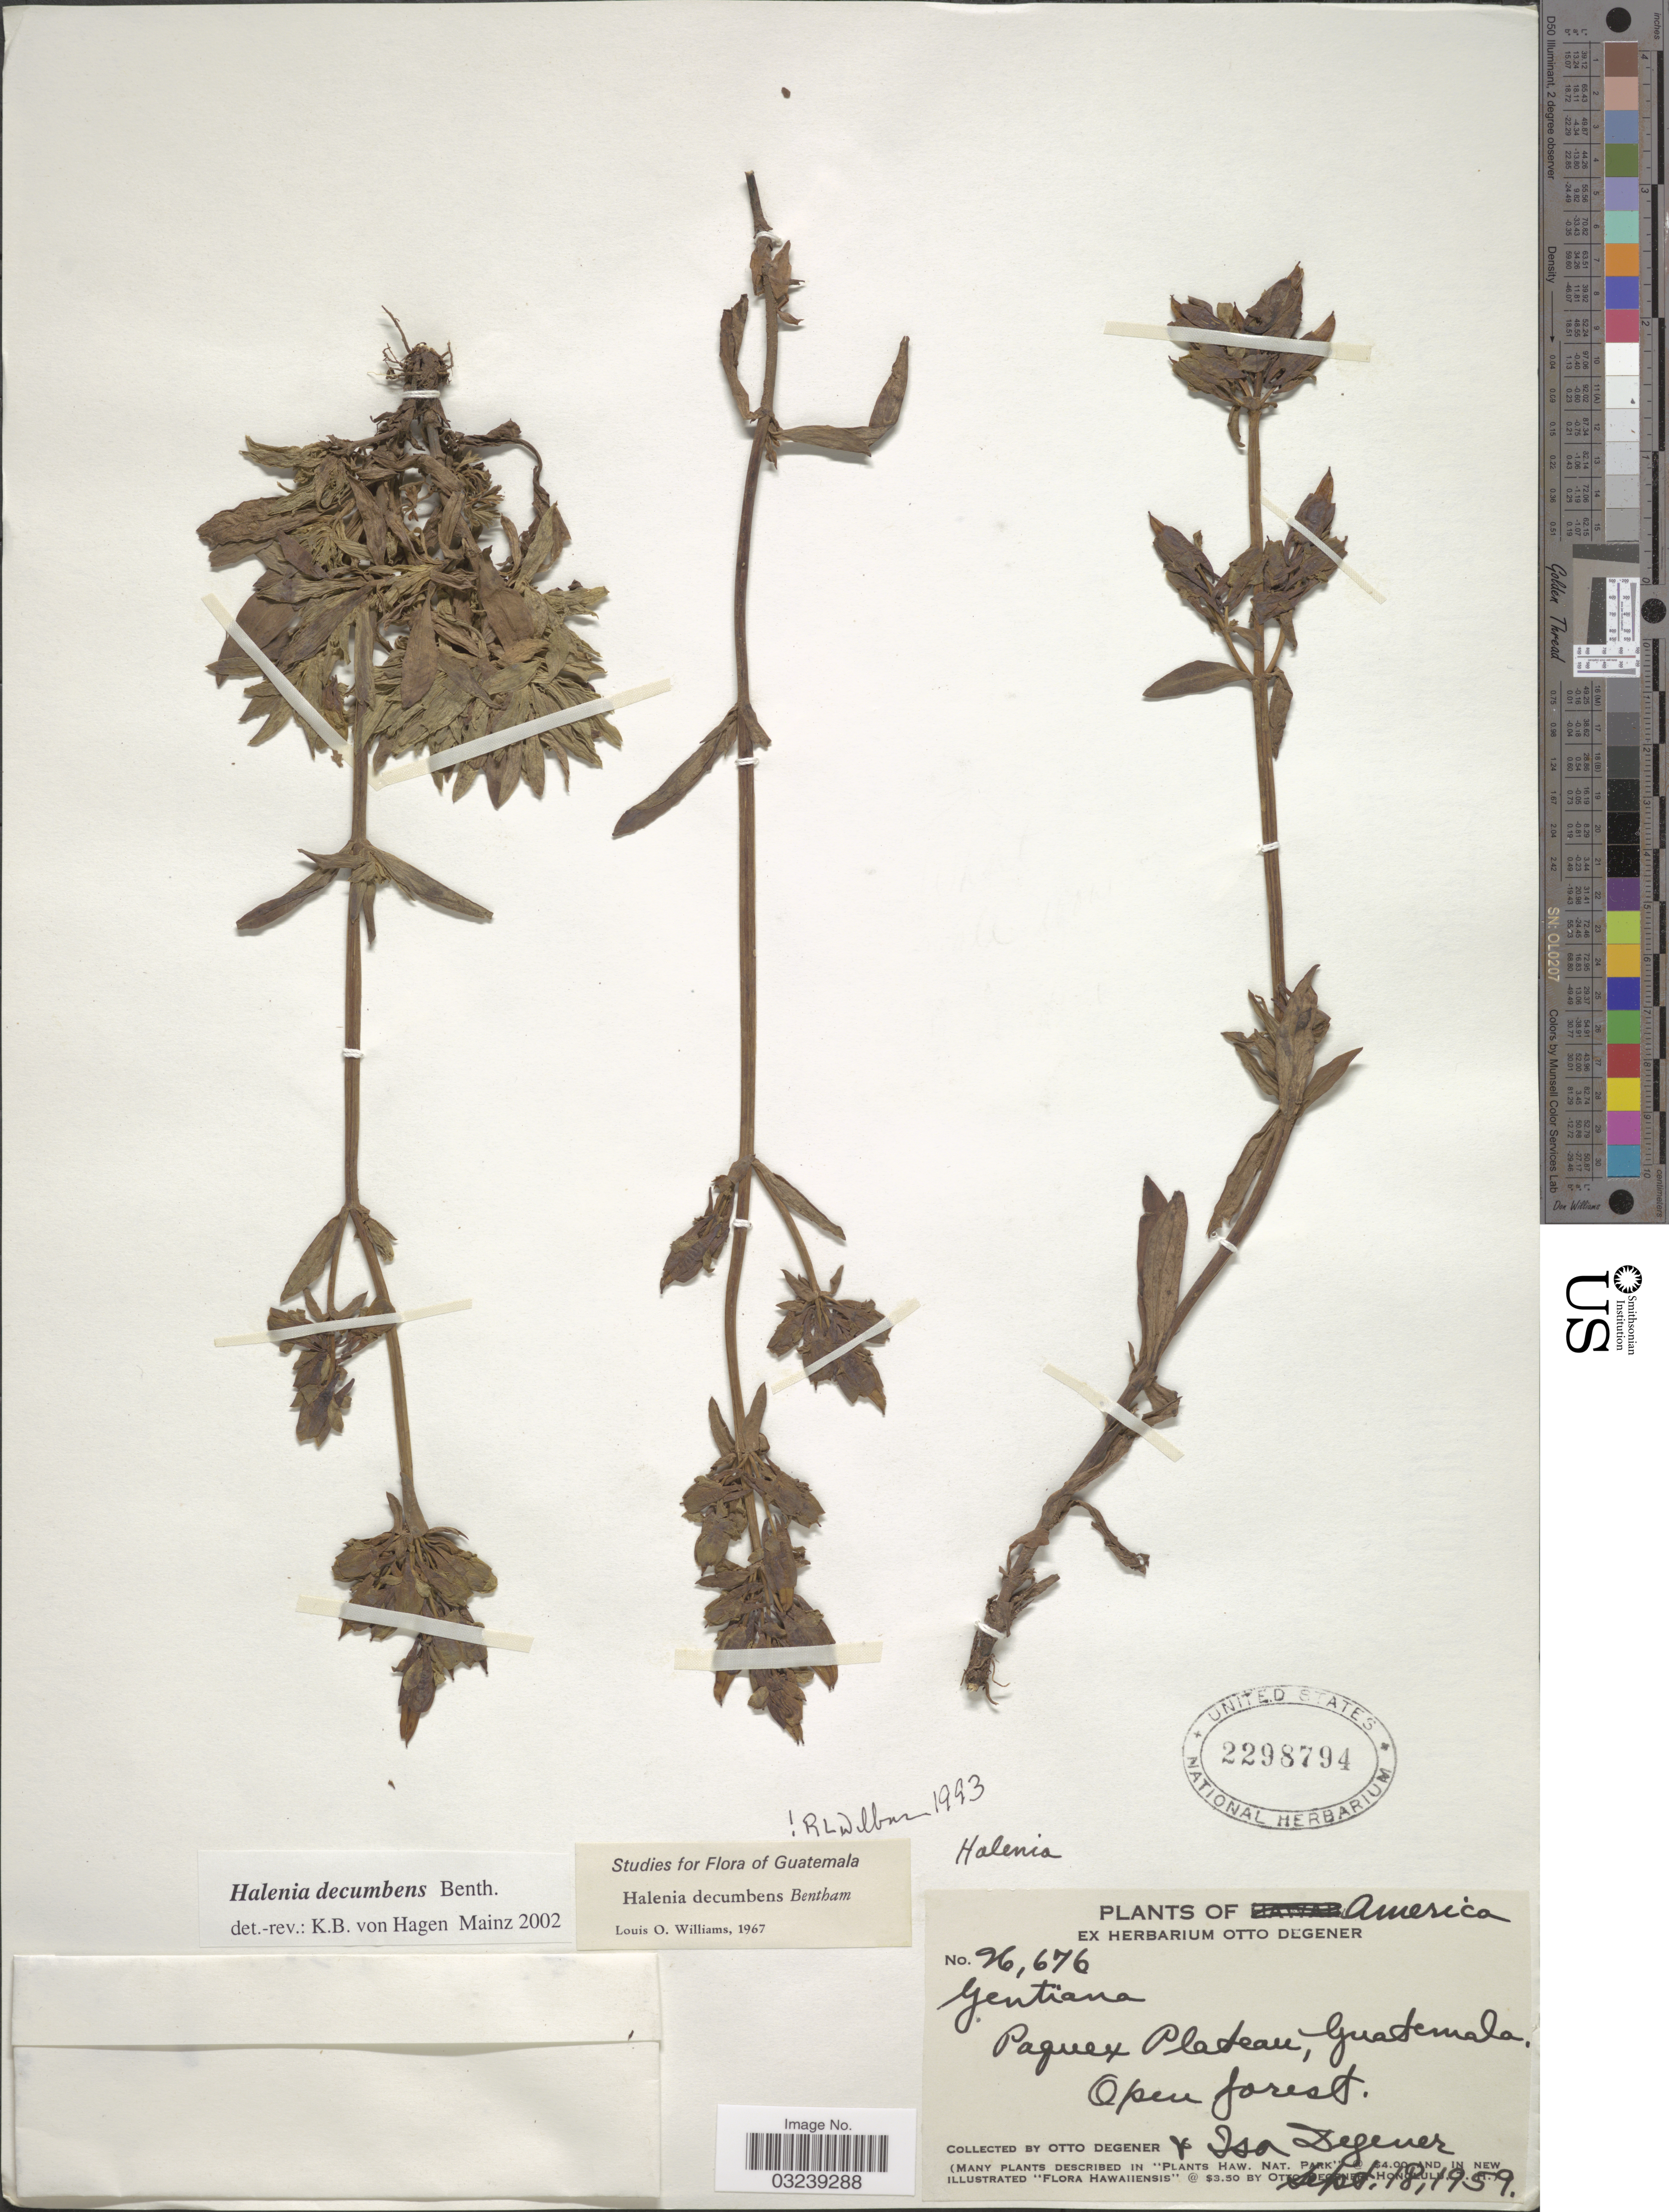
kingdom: Plantae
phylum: Tracheophyta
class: Magnoliopsida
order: Gentianales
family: Gentianaceae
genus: Halenia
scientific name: Halenia decumbens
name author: Benth.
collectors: O. Degener & I. Degener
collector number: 26676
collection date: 1959-09-18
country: Guatemala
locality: Paquex Plateau.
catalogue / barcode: US 2298794